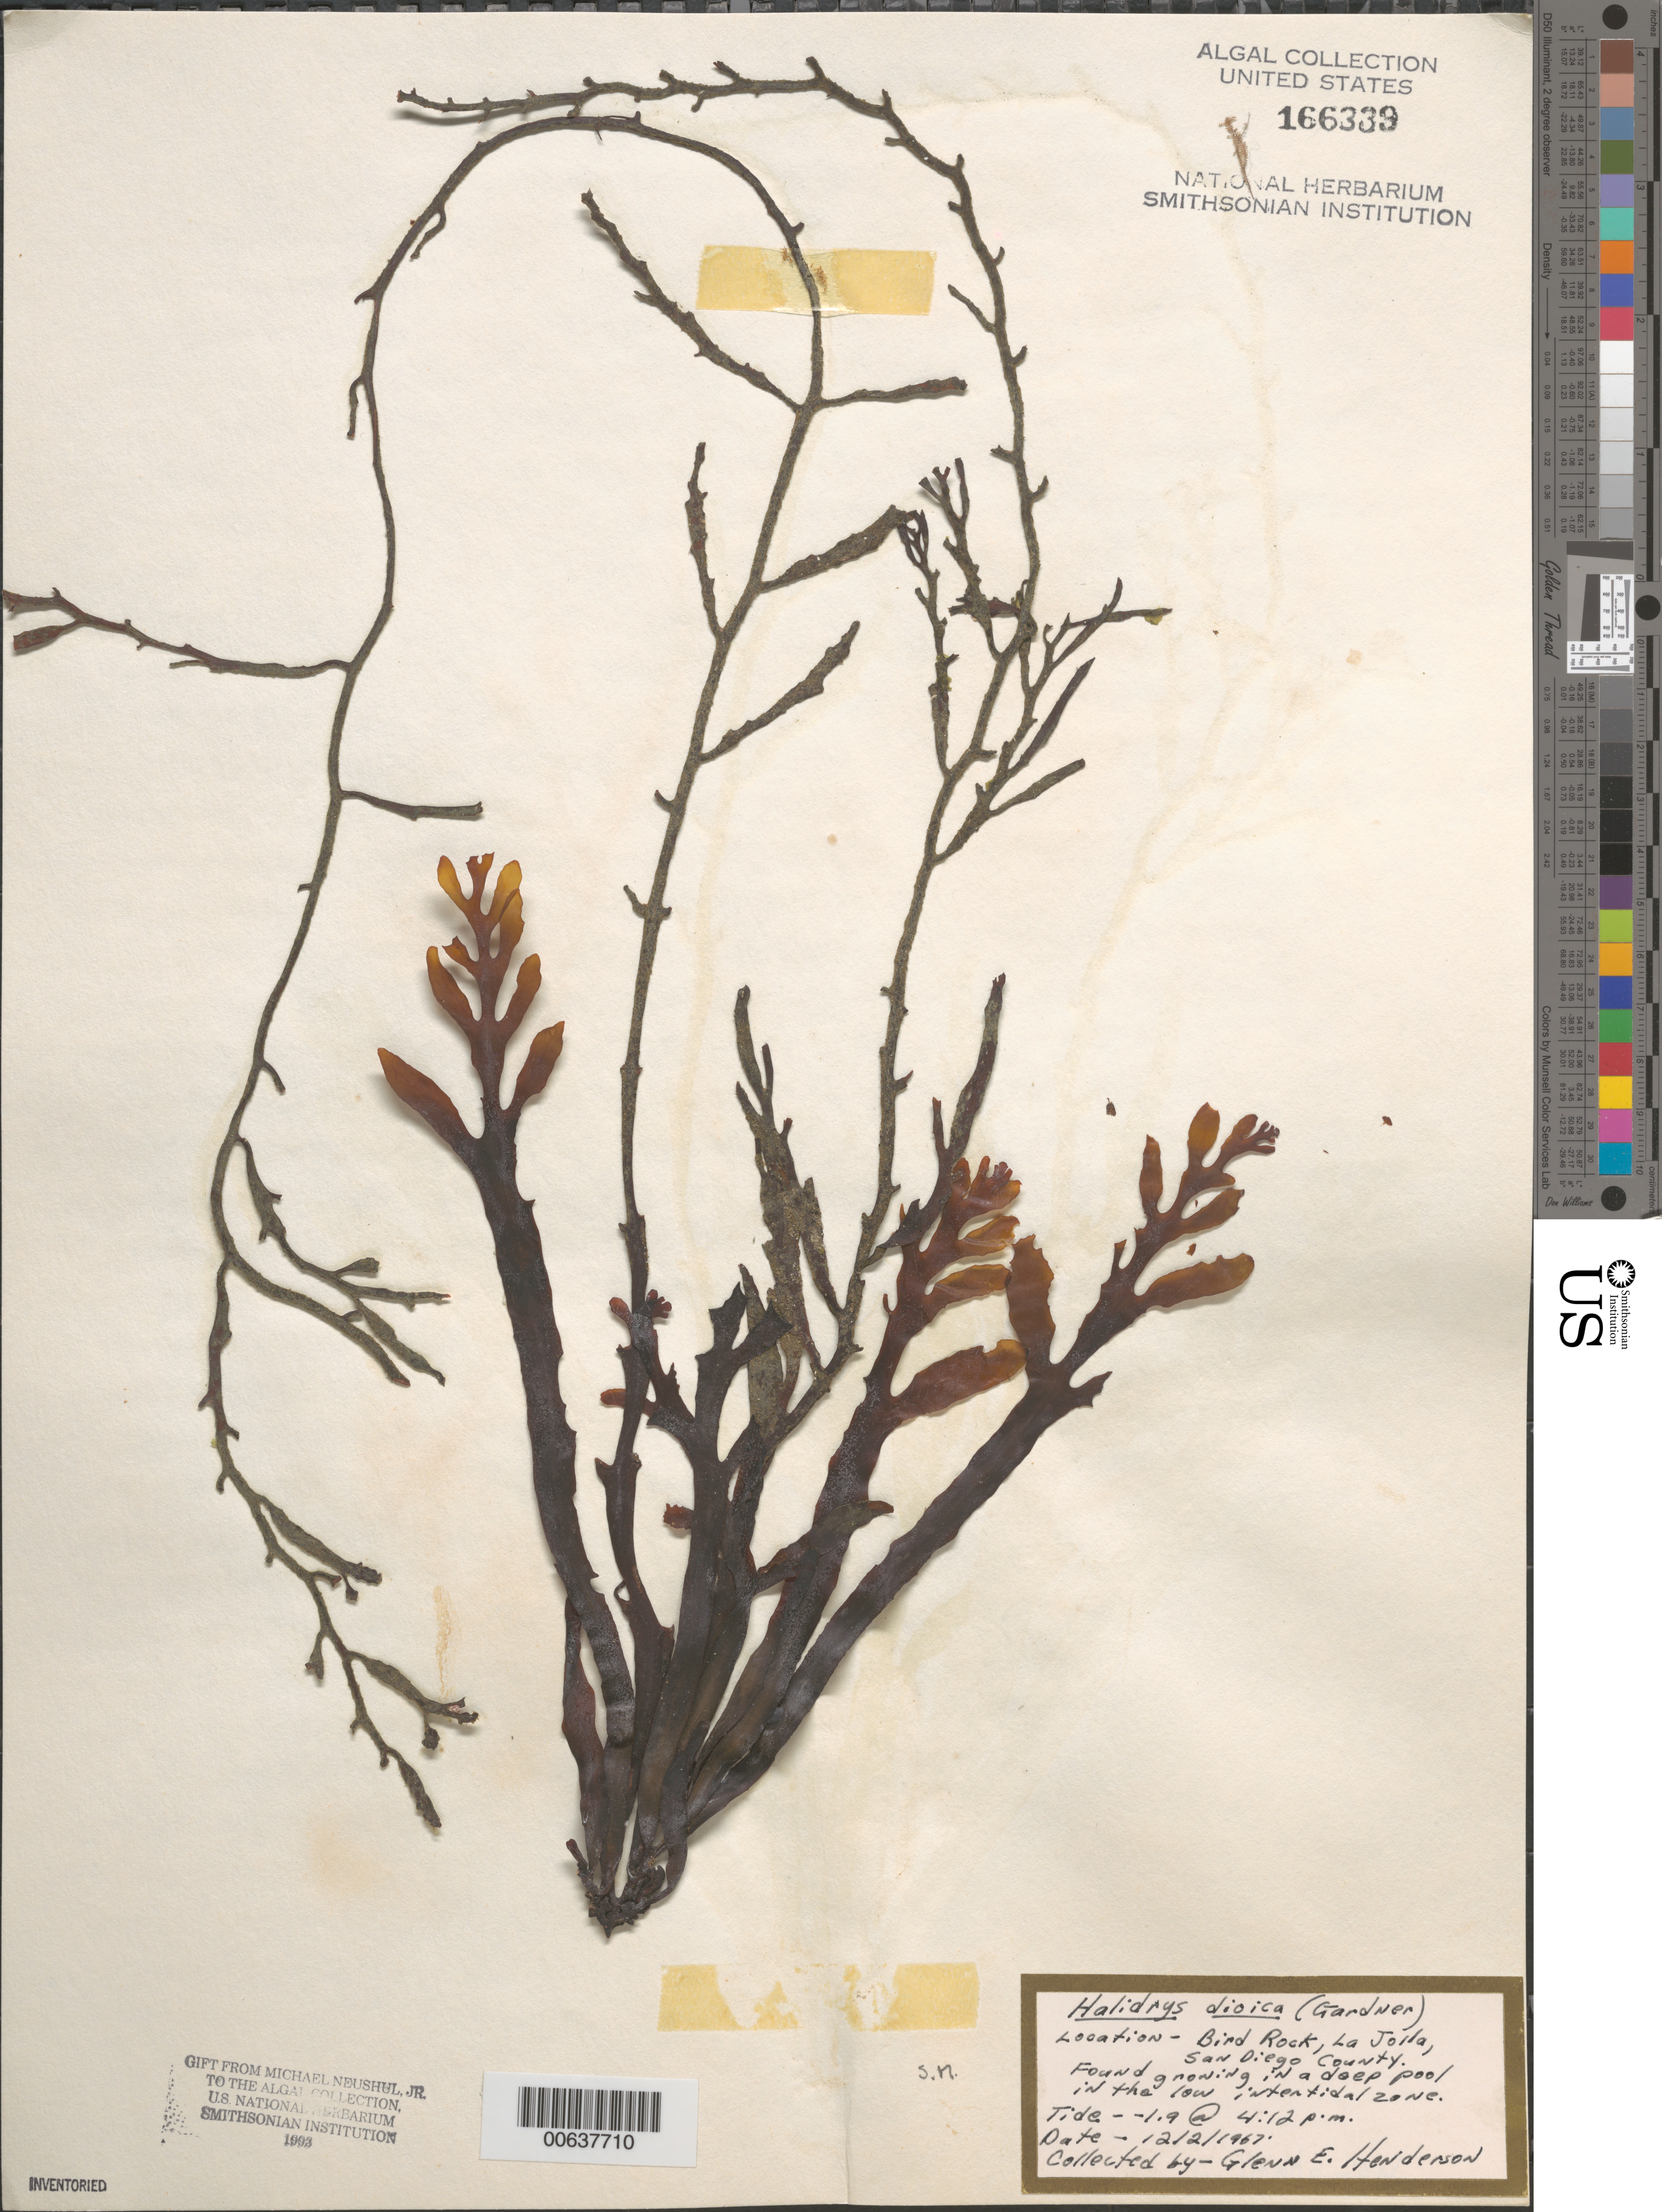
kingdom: Chromista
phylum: Ochrophyta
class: Phaeophyceae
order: Fucales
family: Sargassaceae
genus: Halidrys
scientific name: Halidrys dioica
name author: N.L. Gardner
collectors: G. Henderson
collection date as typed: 02 Dec 1967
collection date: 1967-12-02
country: United States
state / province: California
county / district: San Diego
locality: Bird Rock, La Jolla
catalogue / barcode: US 166339